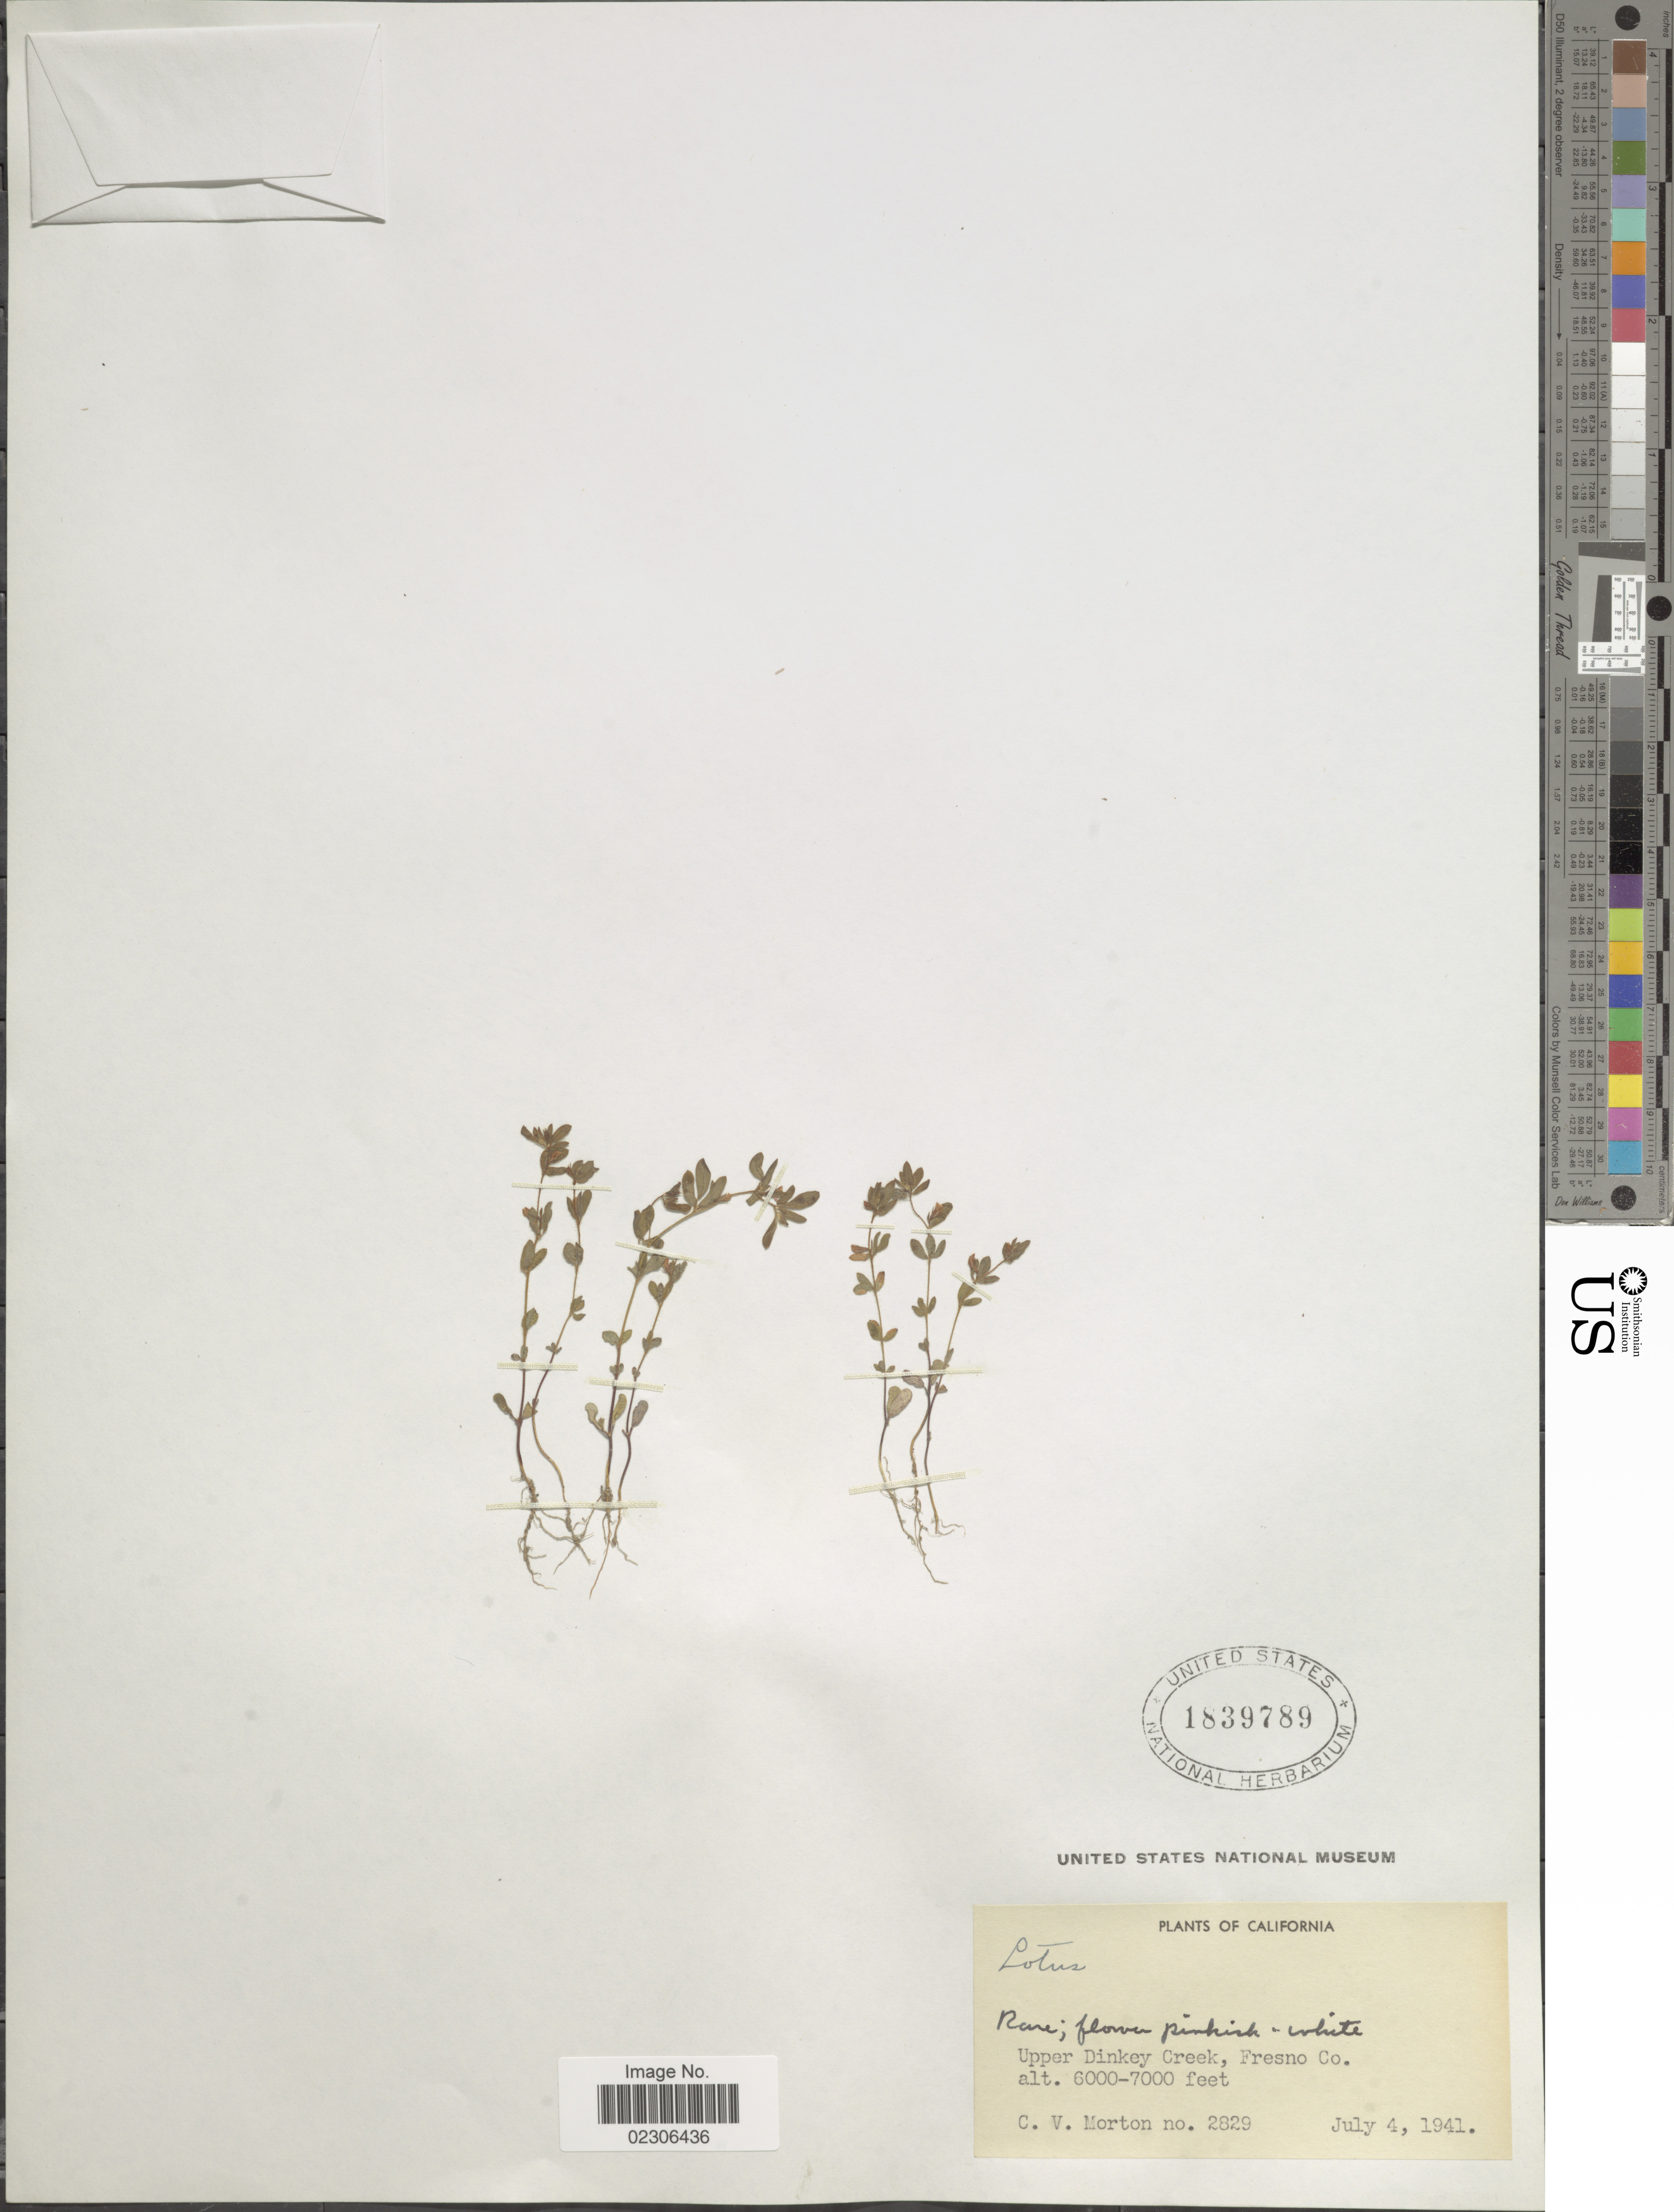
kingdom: Plantae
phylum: Tracheophyta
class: Magnoliopsida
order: Fabales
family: Fabaceae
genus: Lotus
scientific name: Lotus sp.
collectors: C. V. Morton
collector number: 2829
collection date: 1941-07-04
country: United States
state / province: California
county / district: Fresno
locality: Upper Dinkey Creek, Fresno Co.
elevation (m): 1829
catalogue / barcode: US 1839789